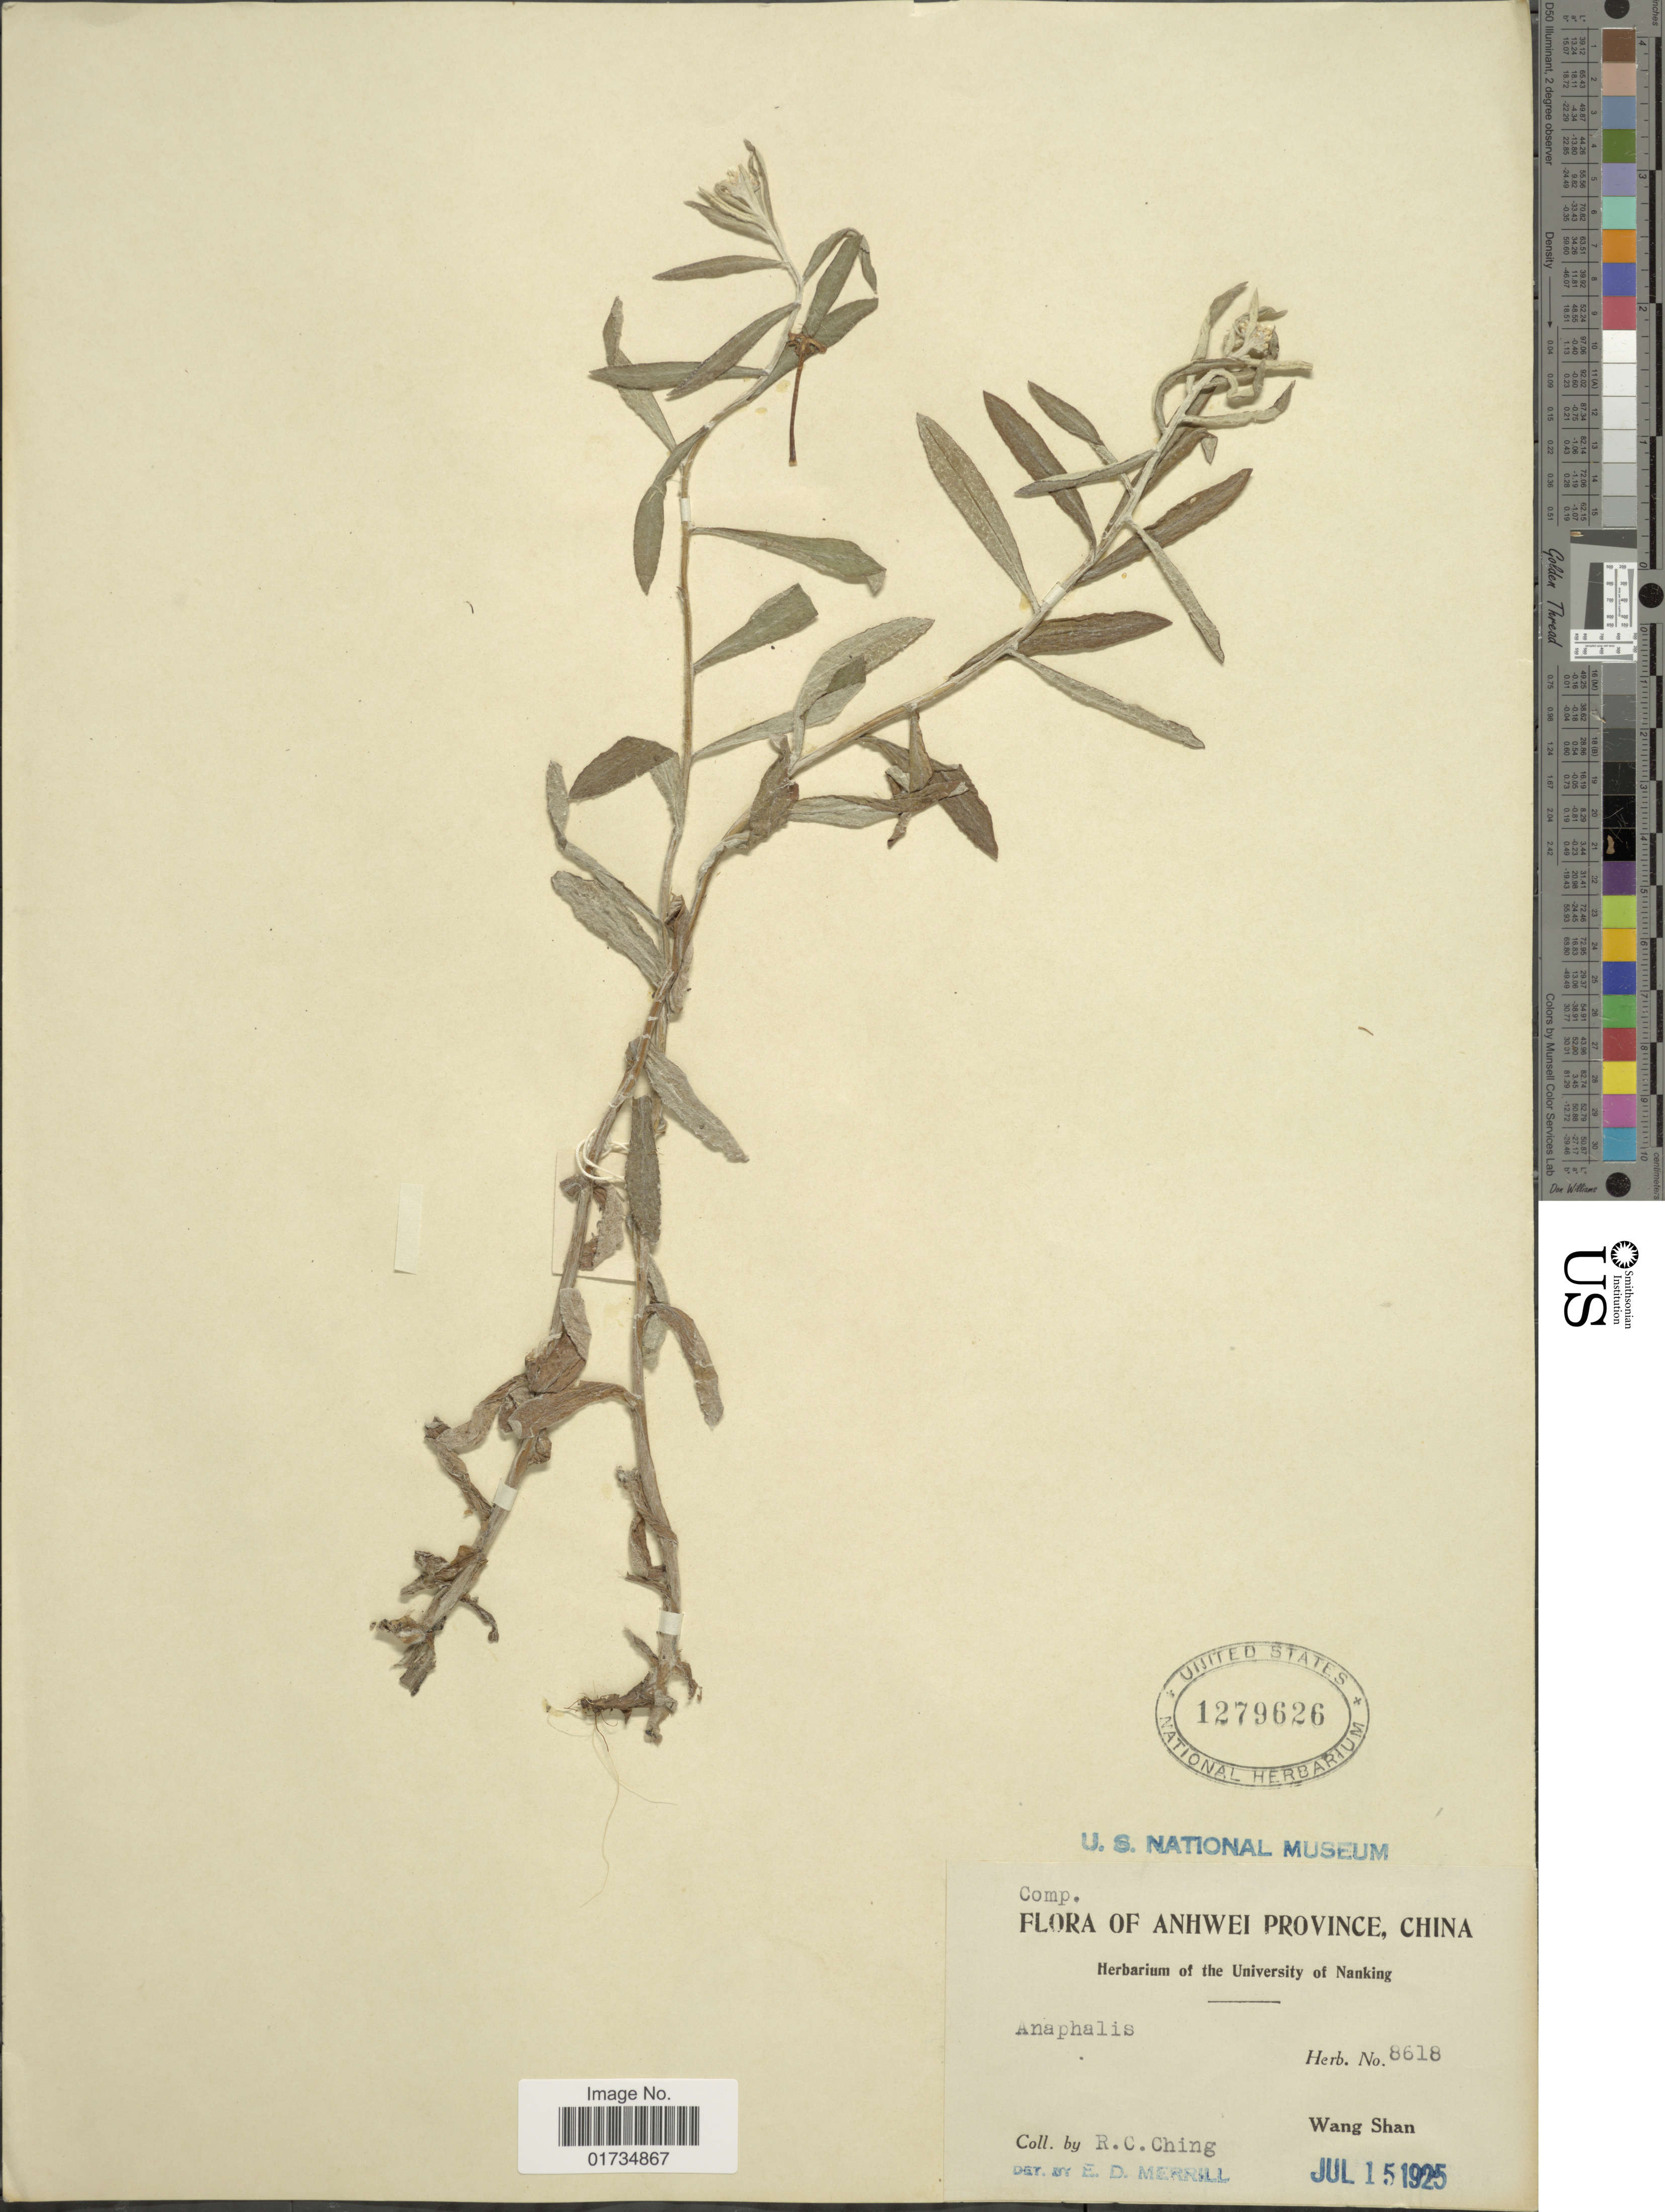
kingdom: Plantae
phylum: Tracheophyta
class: Magnoliopsida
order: Asterales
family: Asteraceae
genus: Anaphalis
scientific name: Anaphalis sinica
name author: Hance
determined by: Chen, Y. S.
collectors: R. C. Ching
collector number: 8618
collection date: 1928-07-15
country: China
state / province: Anhui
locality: Anhwei Province, China. Wang Shan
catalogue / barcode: US 1279626